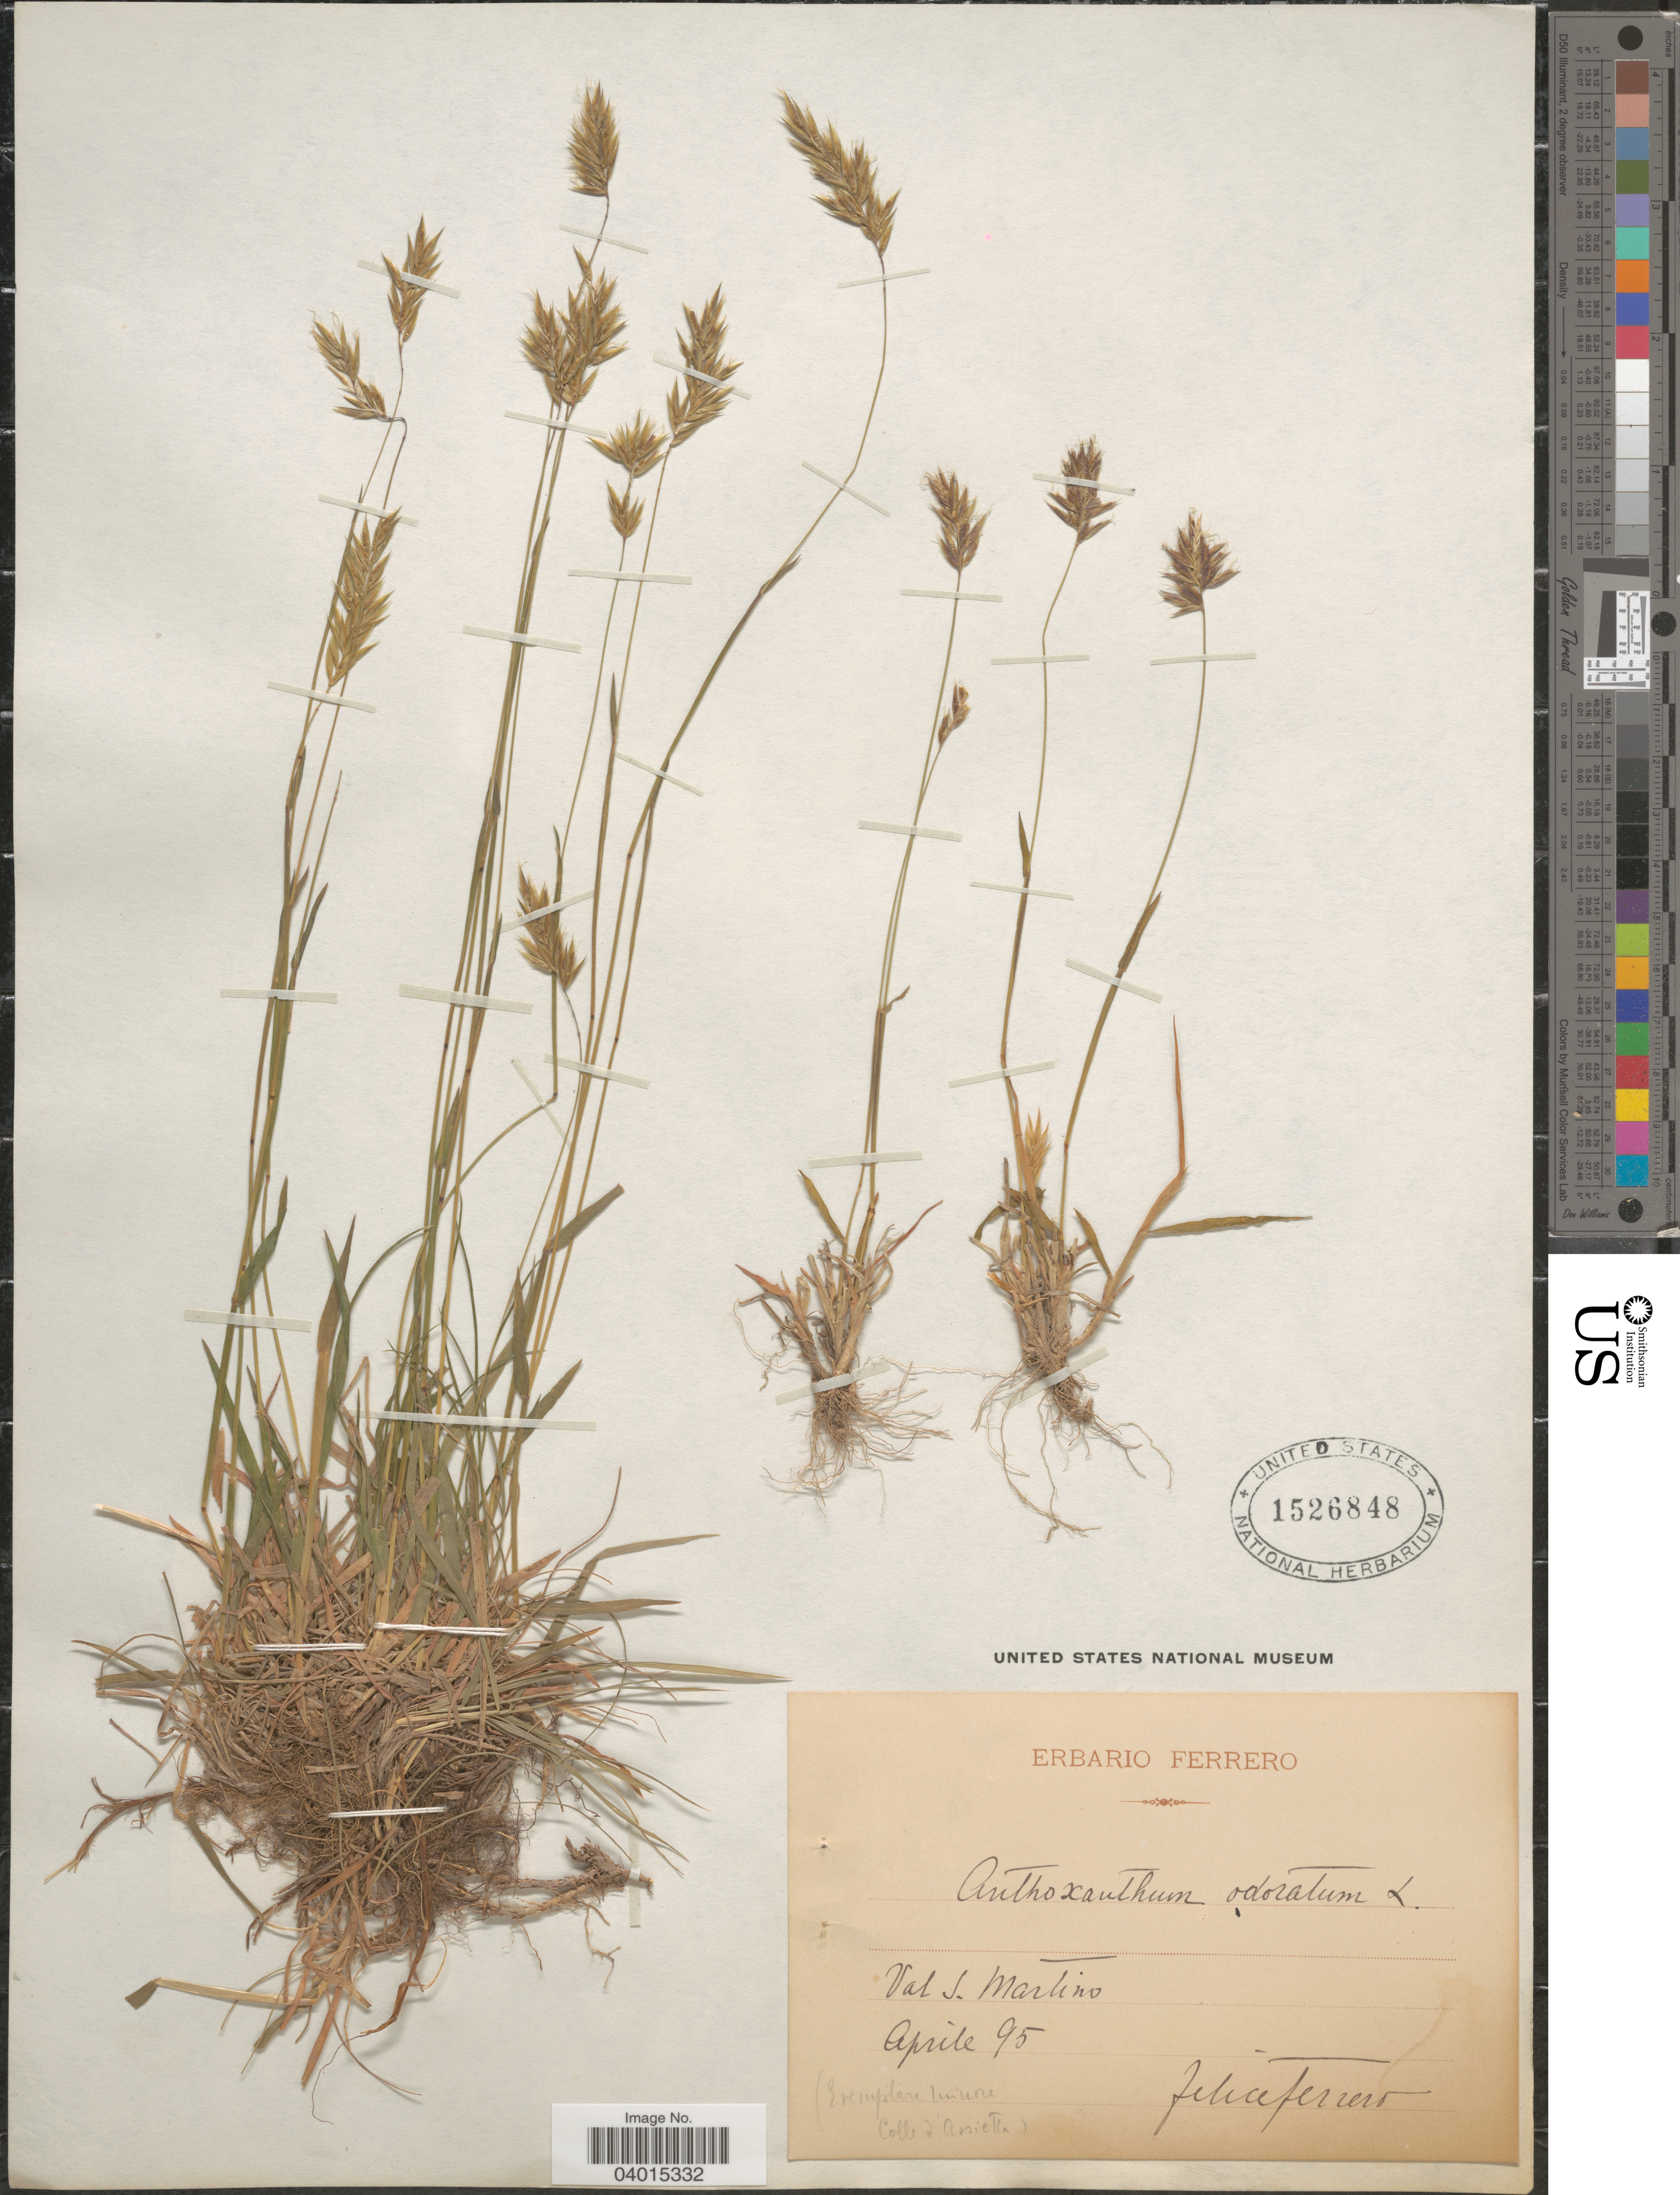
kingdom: Plantae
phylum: Tracheophyta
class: Liliopsida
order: Poales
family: Poaceae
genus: Anthoxanthum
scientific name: Anthoxanthum odoratum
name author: L.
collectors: F. Ferrero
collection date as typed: Transcribed d/m/y: /4/95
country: Italy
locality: Val. S. Martino.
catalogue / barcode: US 1526848